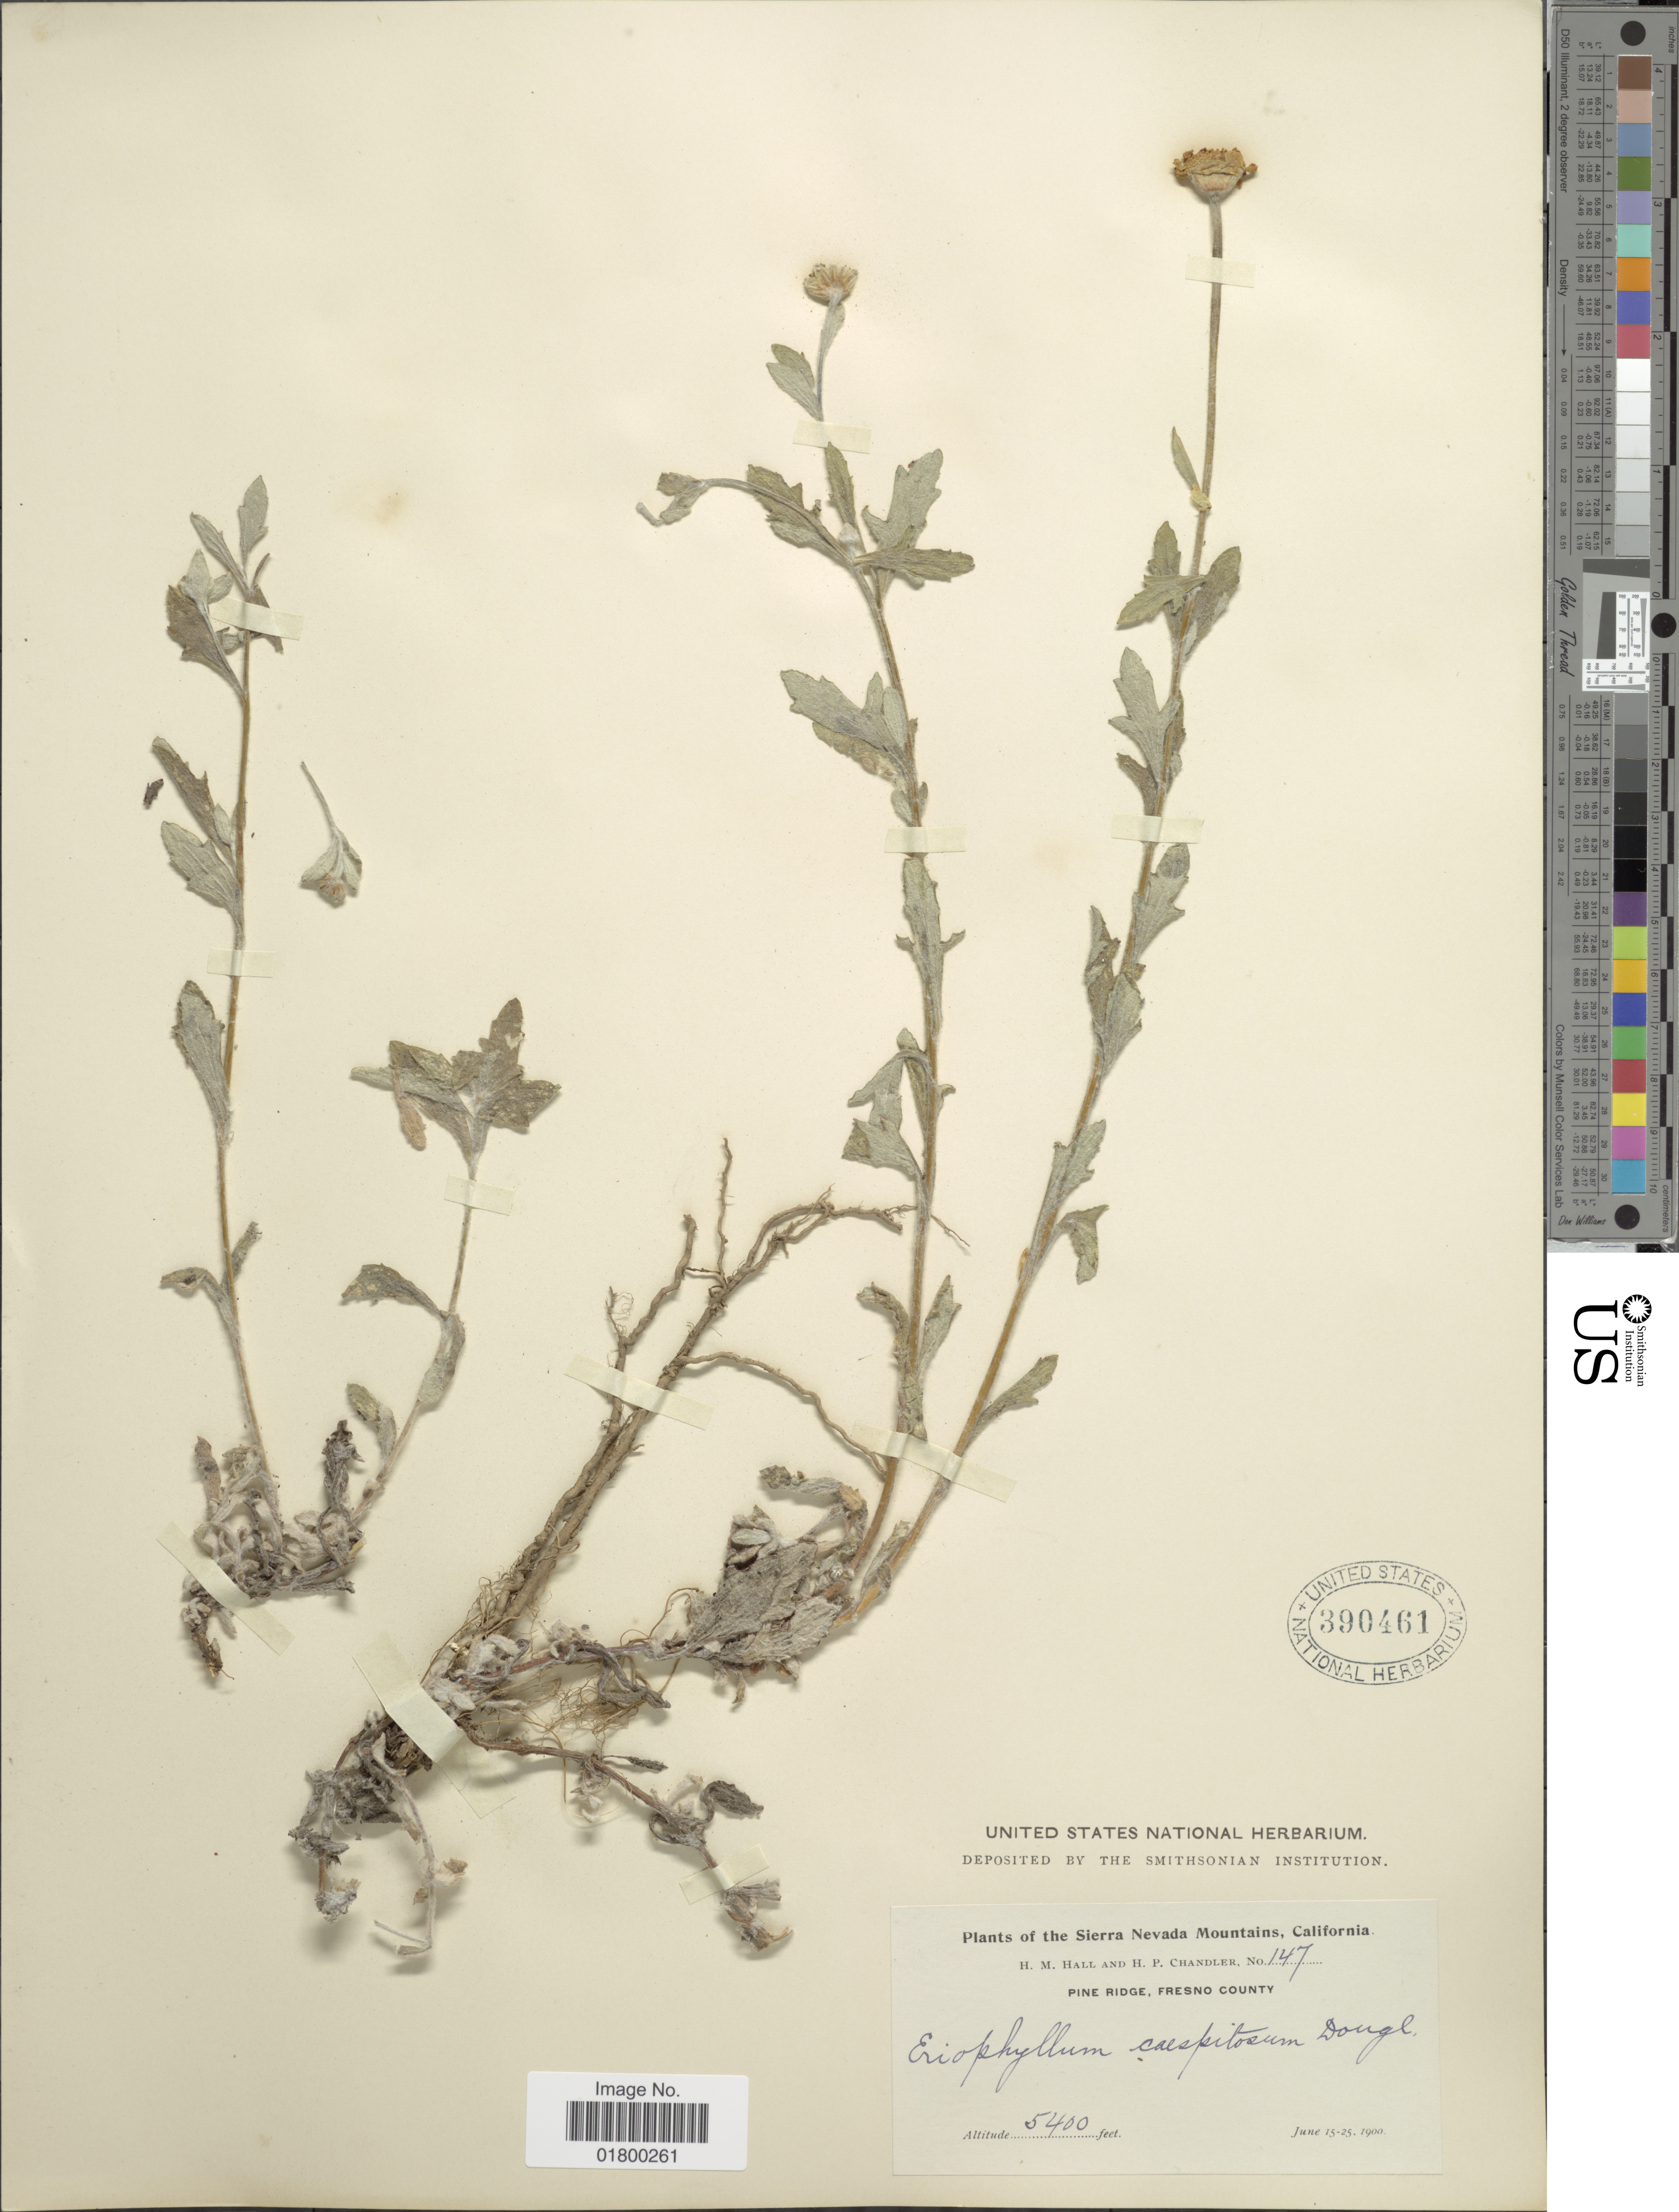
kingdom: Plantae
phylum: Tracheophyta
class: Magnoliopsida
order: Asterales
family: Asteraceae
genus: Eriophyllum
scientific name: Eriophyllum lanatum var. cuneatum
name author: (Kellogg) Jeps.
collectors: H. M. Hall & H. Chandler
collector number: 147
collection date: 1900-06-15/1900-06-25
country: United States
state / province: California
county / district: Fresno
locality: The Sierra Nevada Mountains, Nevada, Pine Ridge, Fresno County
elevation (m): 1646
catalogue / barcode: US 390461